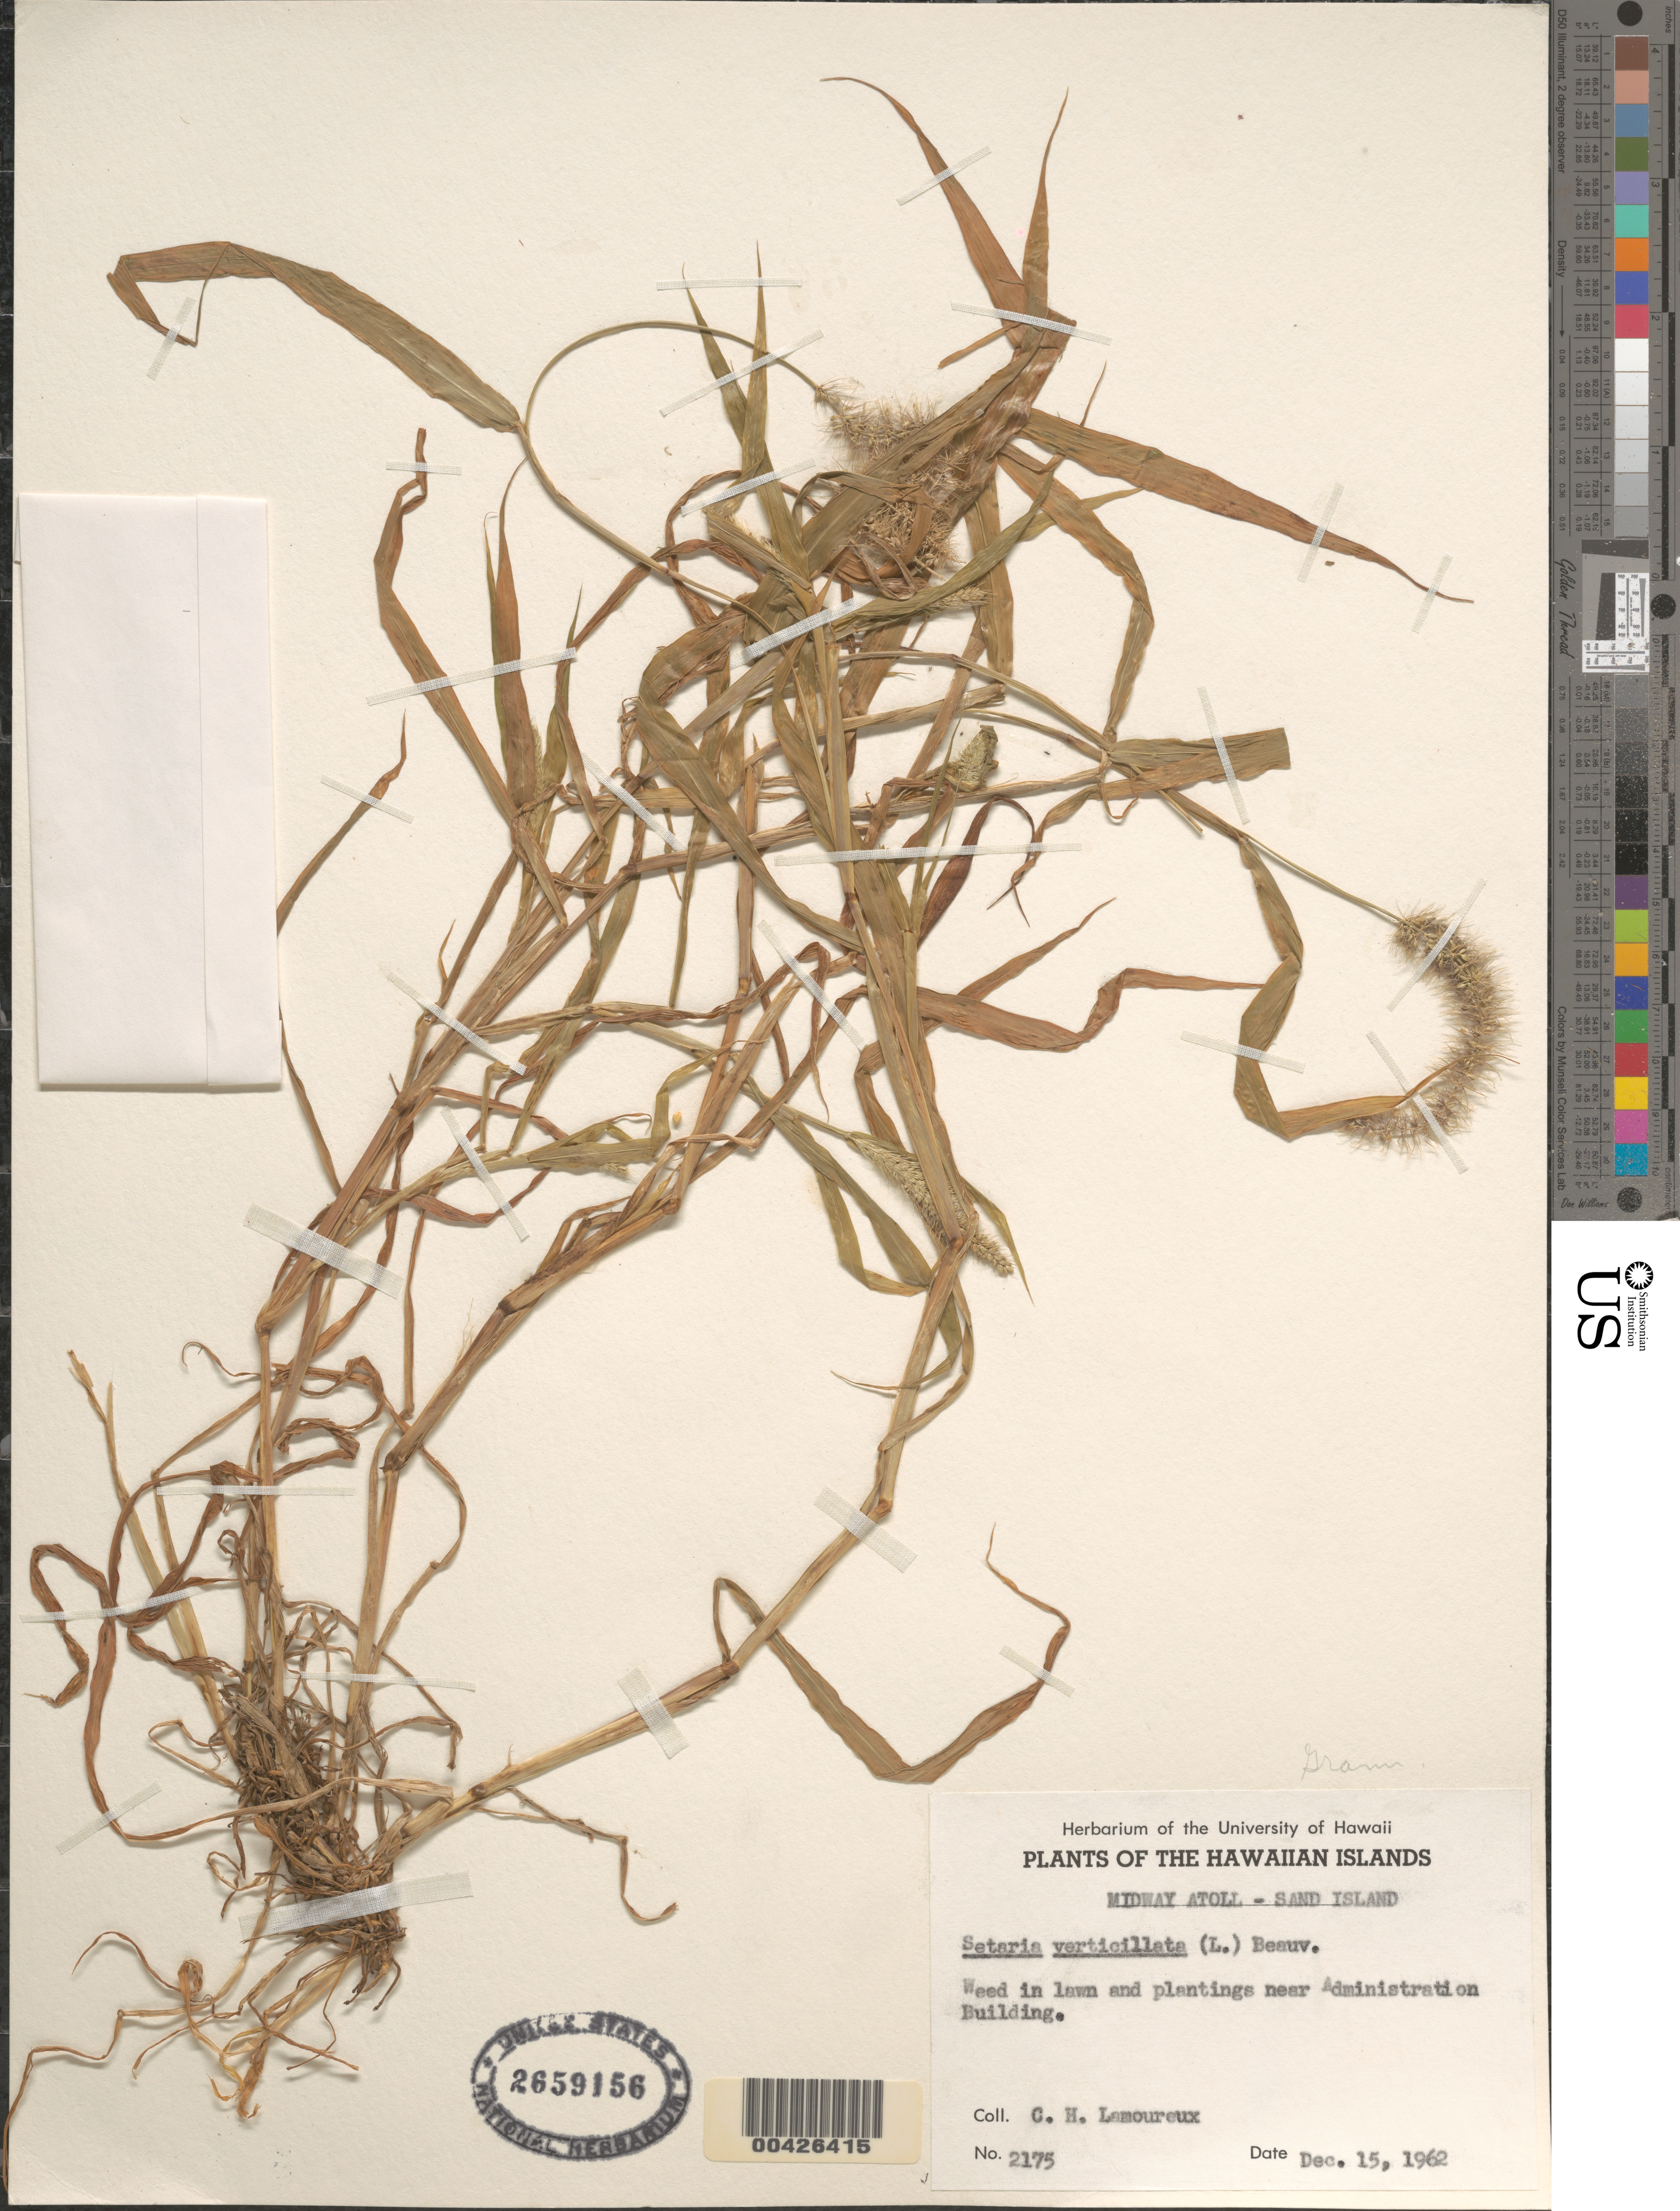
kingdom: Plantae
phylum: Tracheophyta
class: Liliopsida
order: Poales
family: Poaceae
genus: Setaria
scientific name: Setaria adhaerens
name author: (Forssk.) Chiov.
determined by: Wagner, W. L., (BOT), Smithsonian Institution - National Museum of Natural History (UNITED STATES)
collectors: C. H. Lamoureux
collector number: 2175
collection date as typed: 15 Dec 1962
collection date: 1962-12-15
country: U.S. Administered Pacific Islands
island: Midway Atoll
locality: near Administration Building, Sand Islet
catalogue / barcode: US 2659156